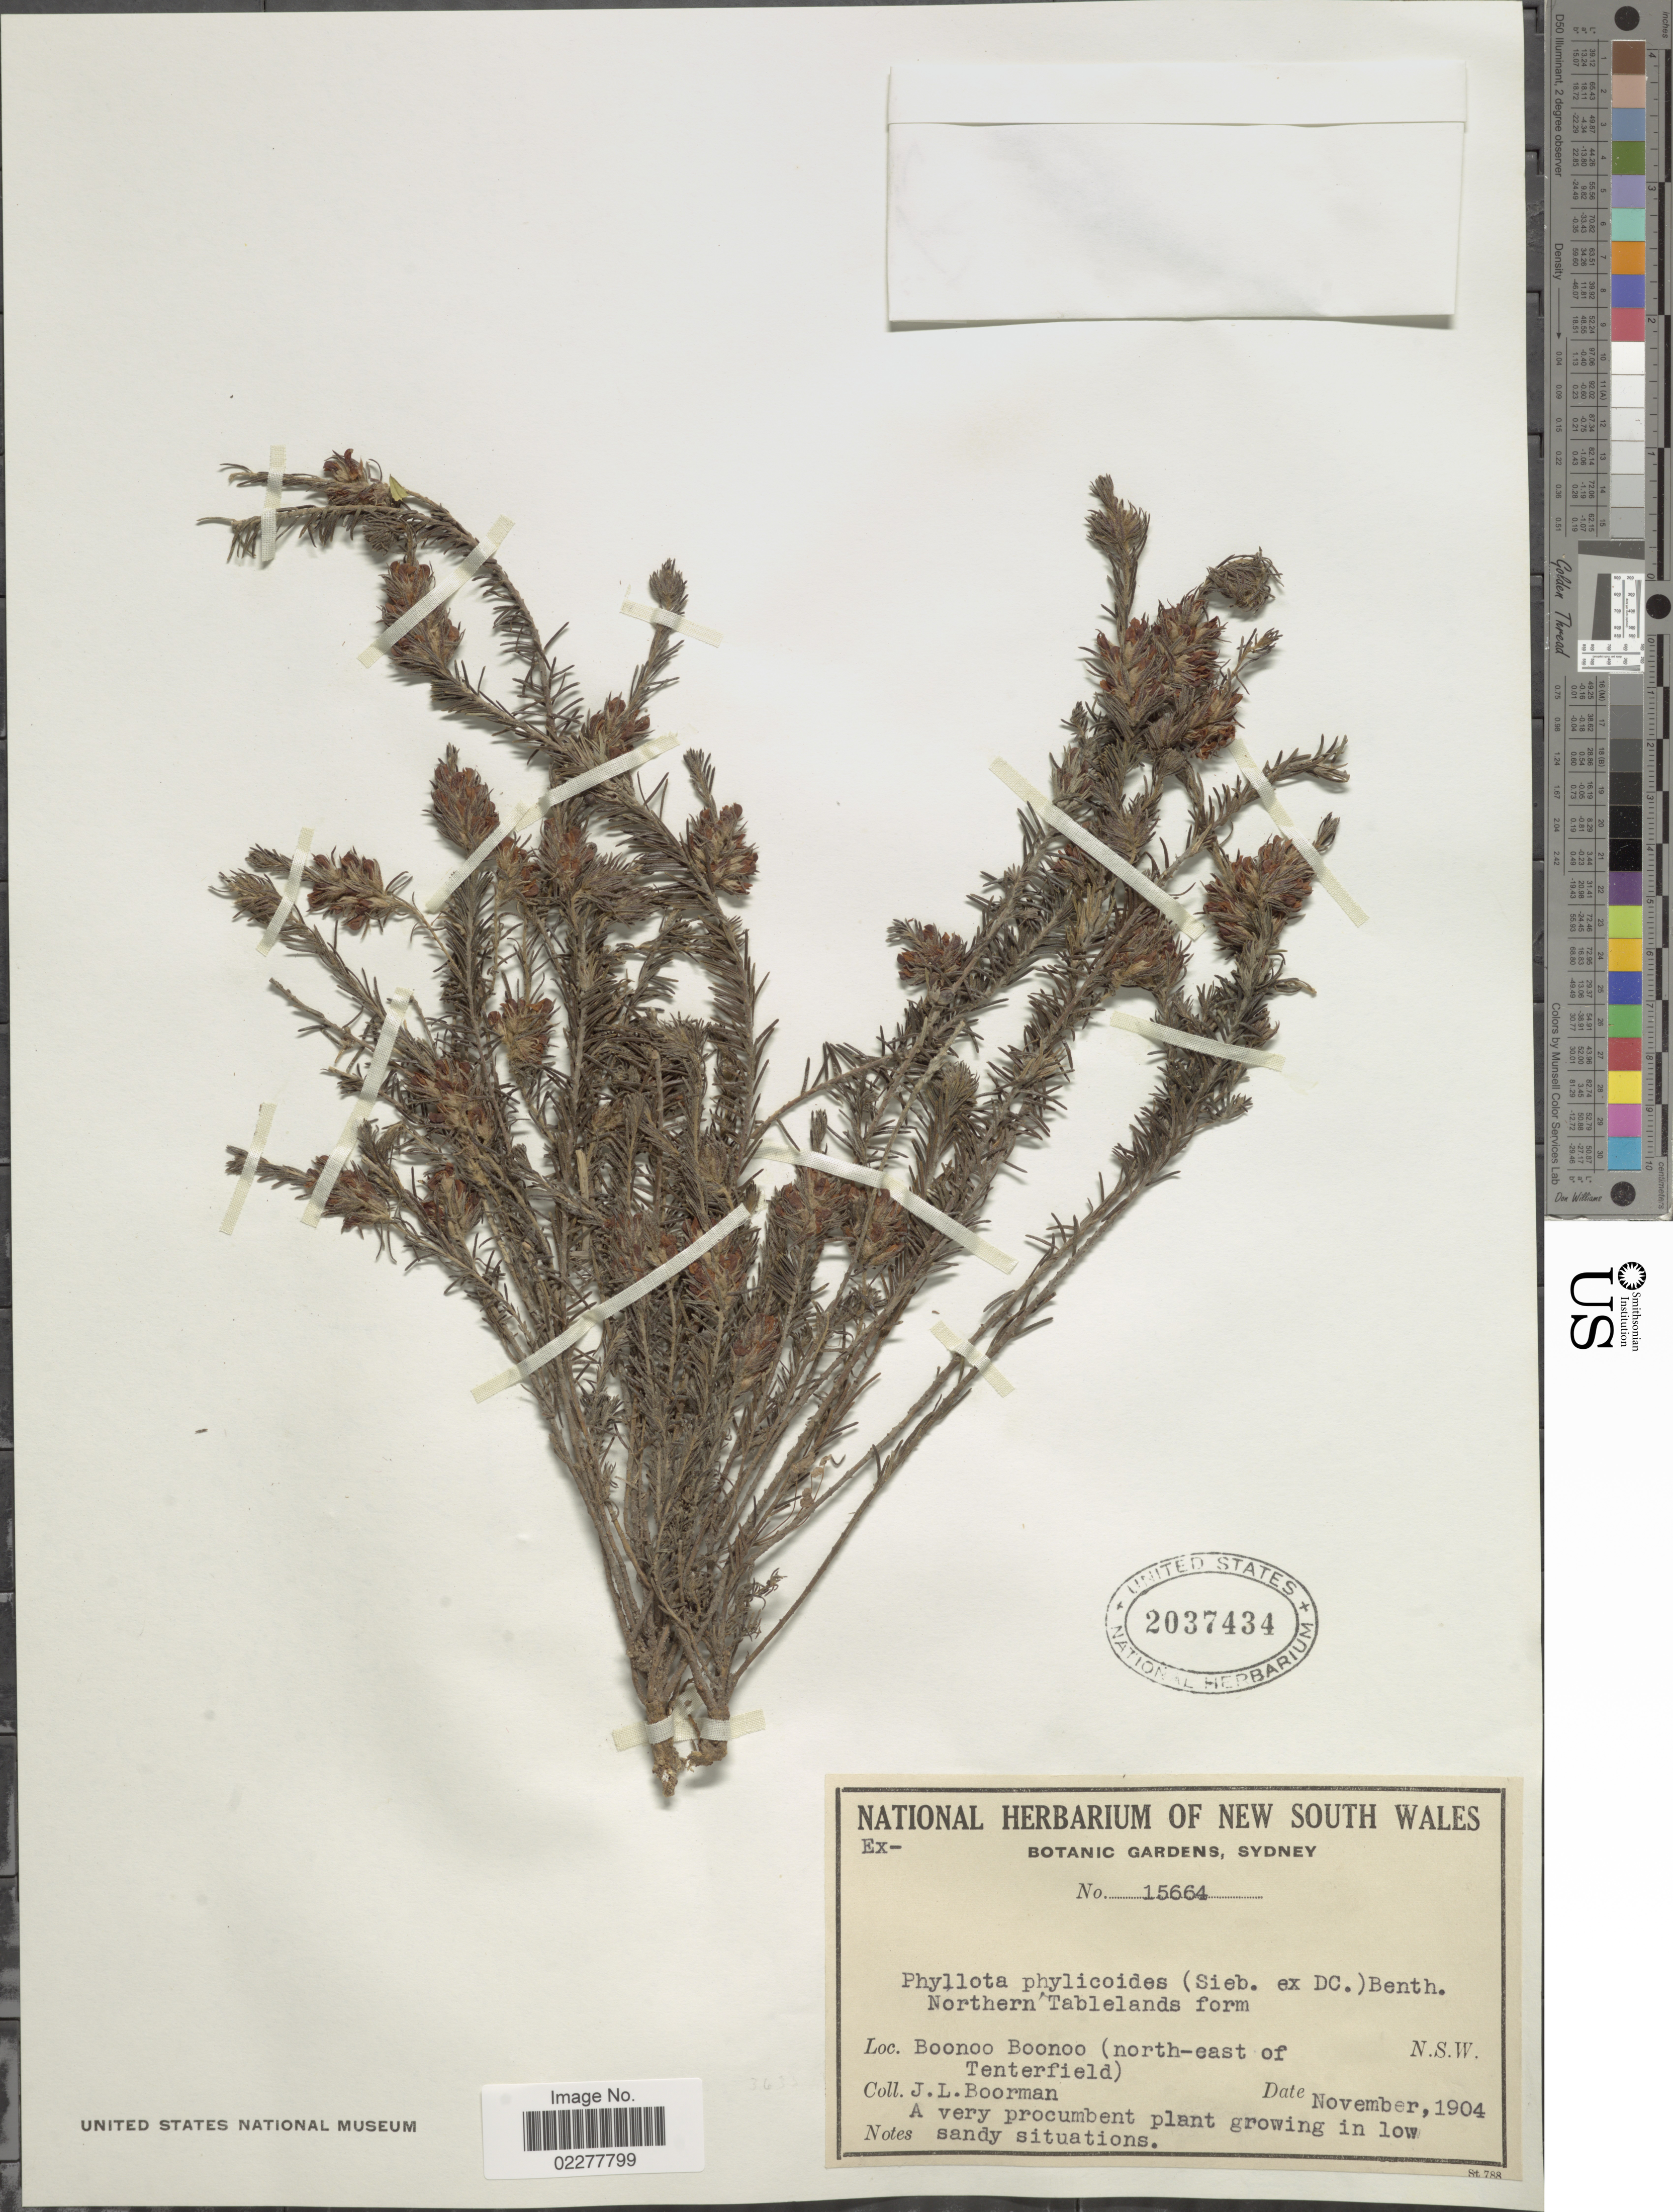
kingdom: Plantae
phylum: Tracheophyta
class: Magnoliopsida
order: Fabales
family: Fabaceae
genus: Phyllota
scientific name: Phyllota phylicoides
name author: Benth.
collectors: J. Boorman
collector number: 15664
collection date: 1904-11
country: Australia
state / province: New South Wales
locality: Boonoo Boonoo (north-east of Tenterfield) N.S.W.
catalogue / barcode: US 2037434